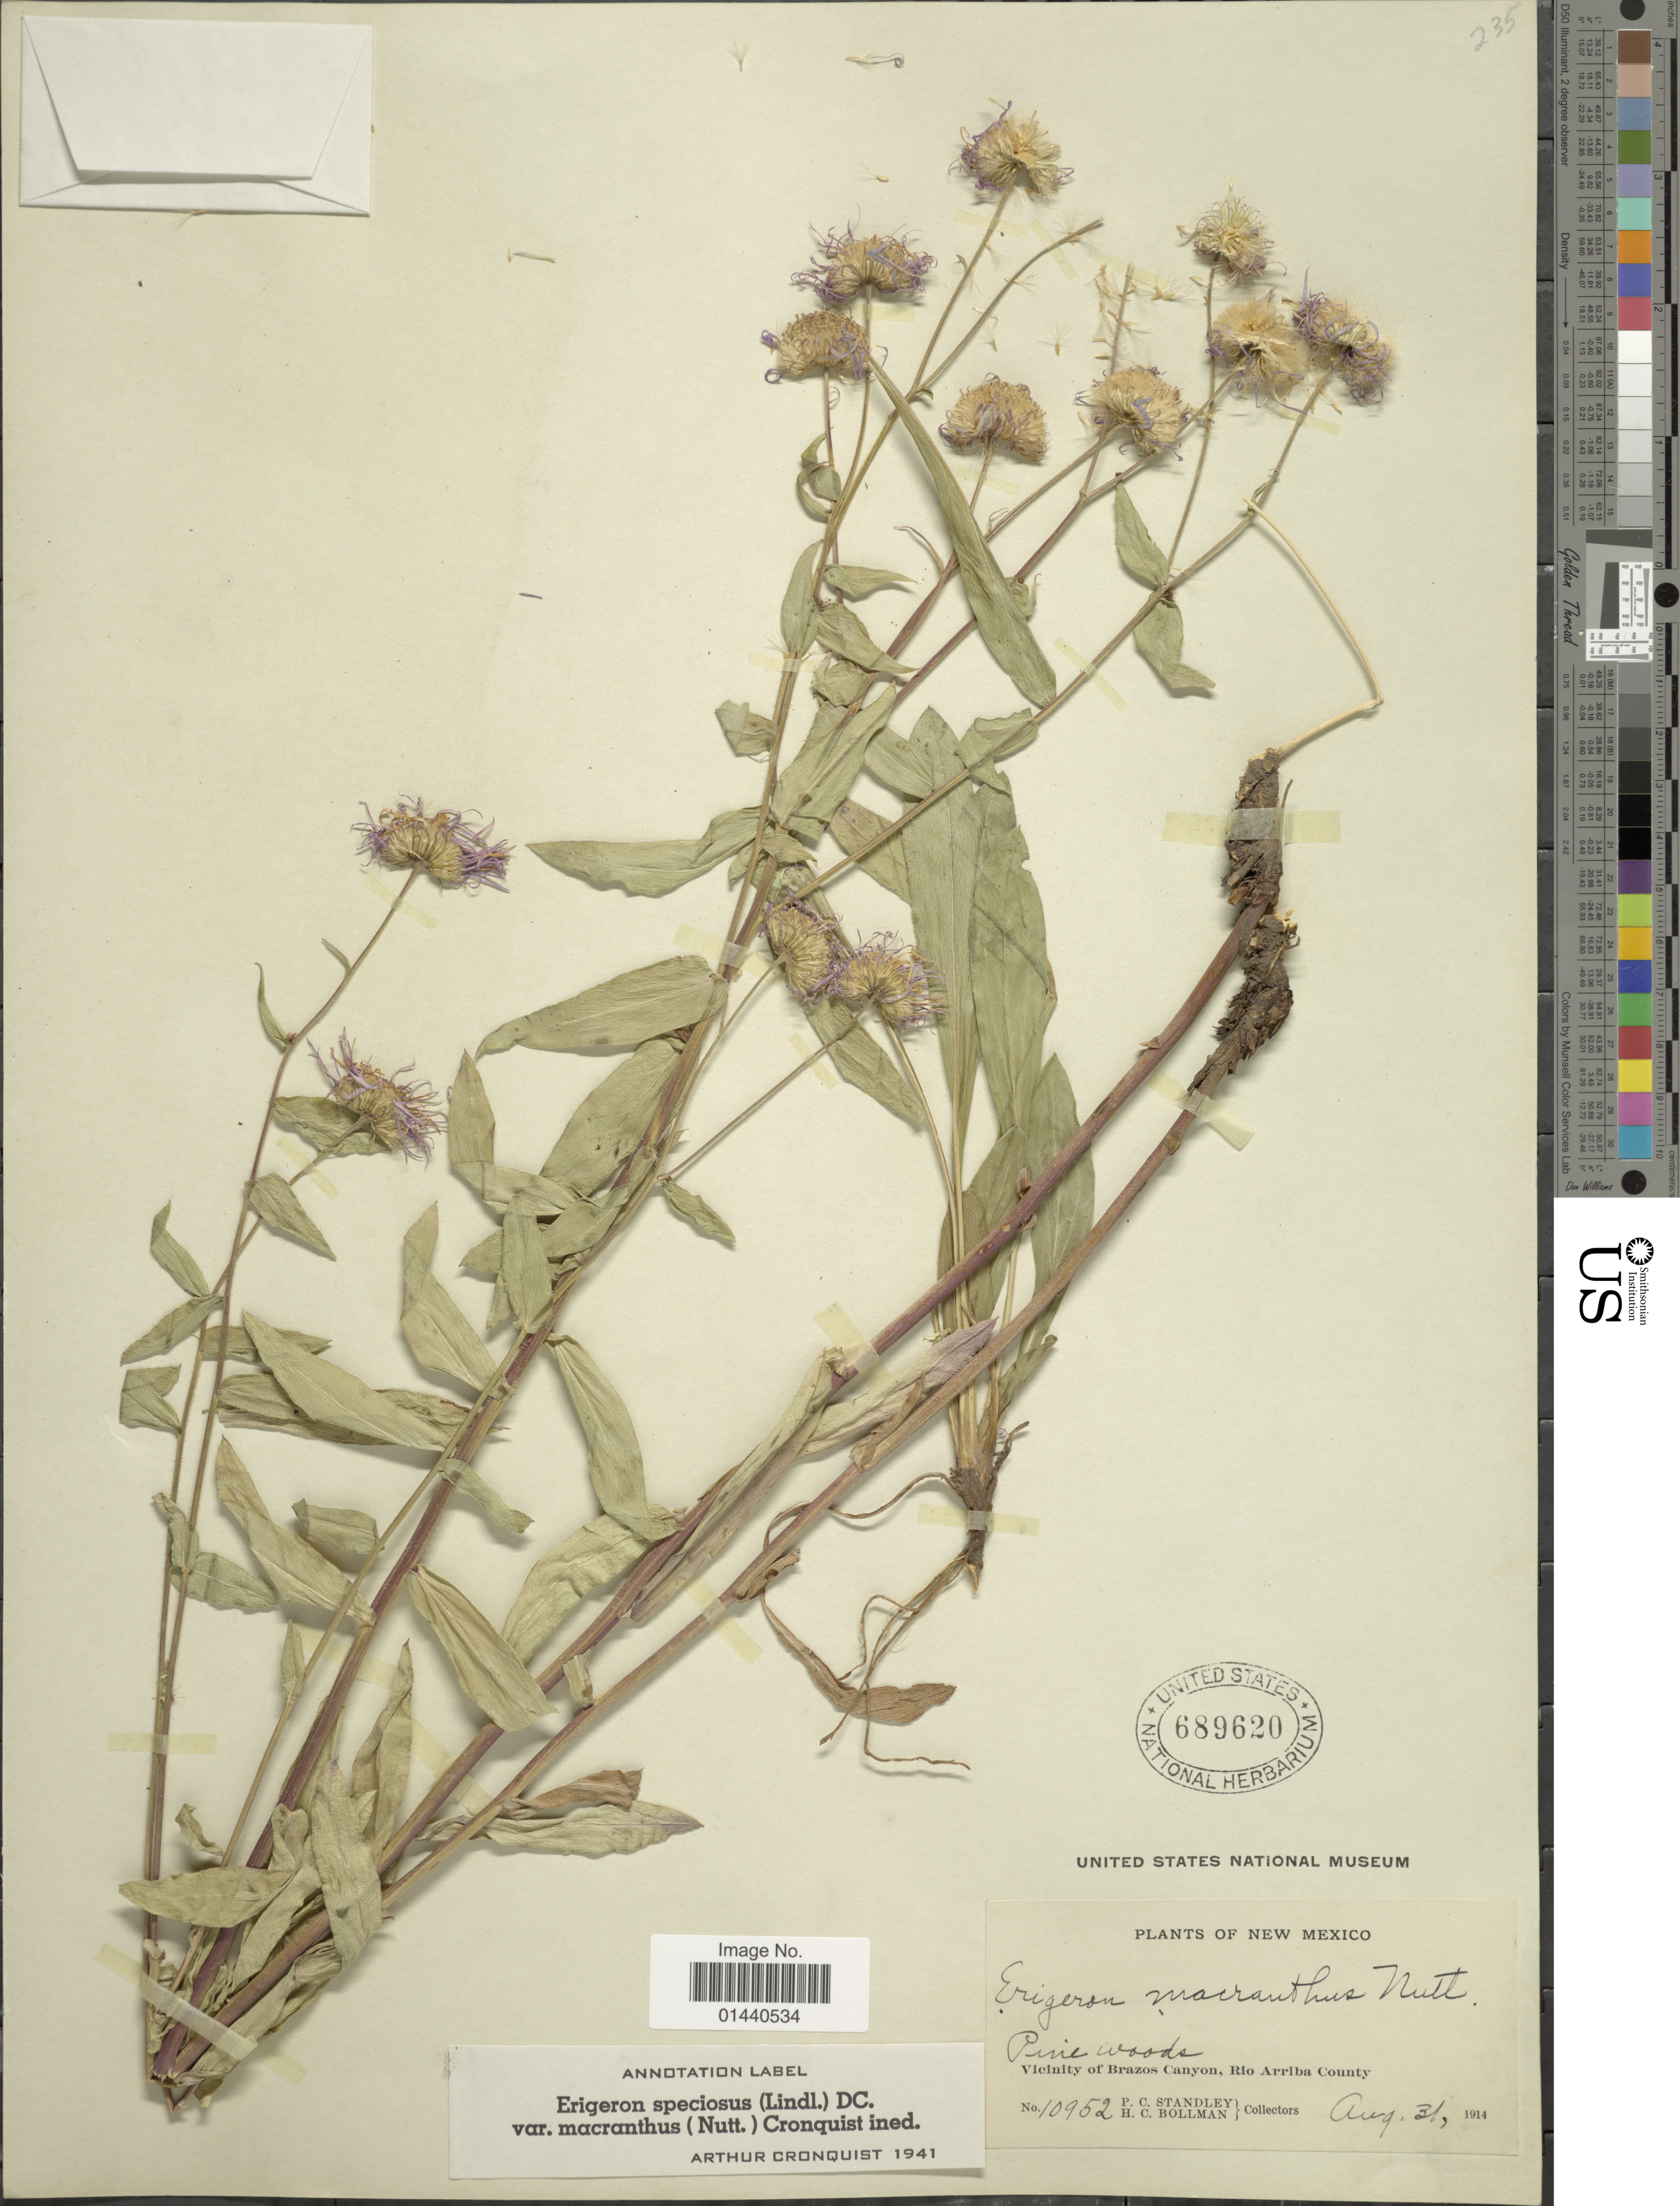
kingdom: Plantae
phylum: Tracheophyta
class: Magnoliopsida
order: Asterales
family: Asteraceae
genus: Erigeron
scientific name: Erigeron speciosus var. macranthus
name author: (Nutt.) Cronq.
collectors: P. C. Standley & H. C. Bollman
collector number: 10952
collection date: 1914-08-31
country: United States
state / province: New Mexico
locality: Vicinity of Brazos Canyon, Rio Arriba County.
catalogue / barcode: US 689620